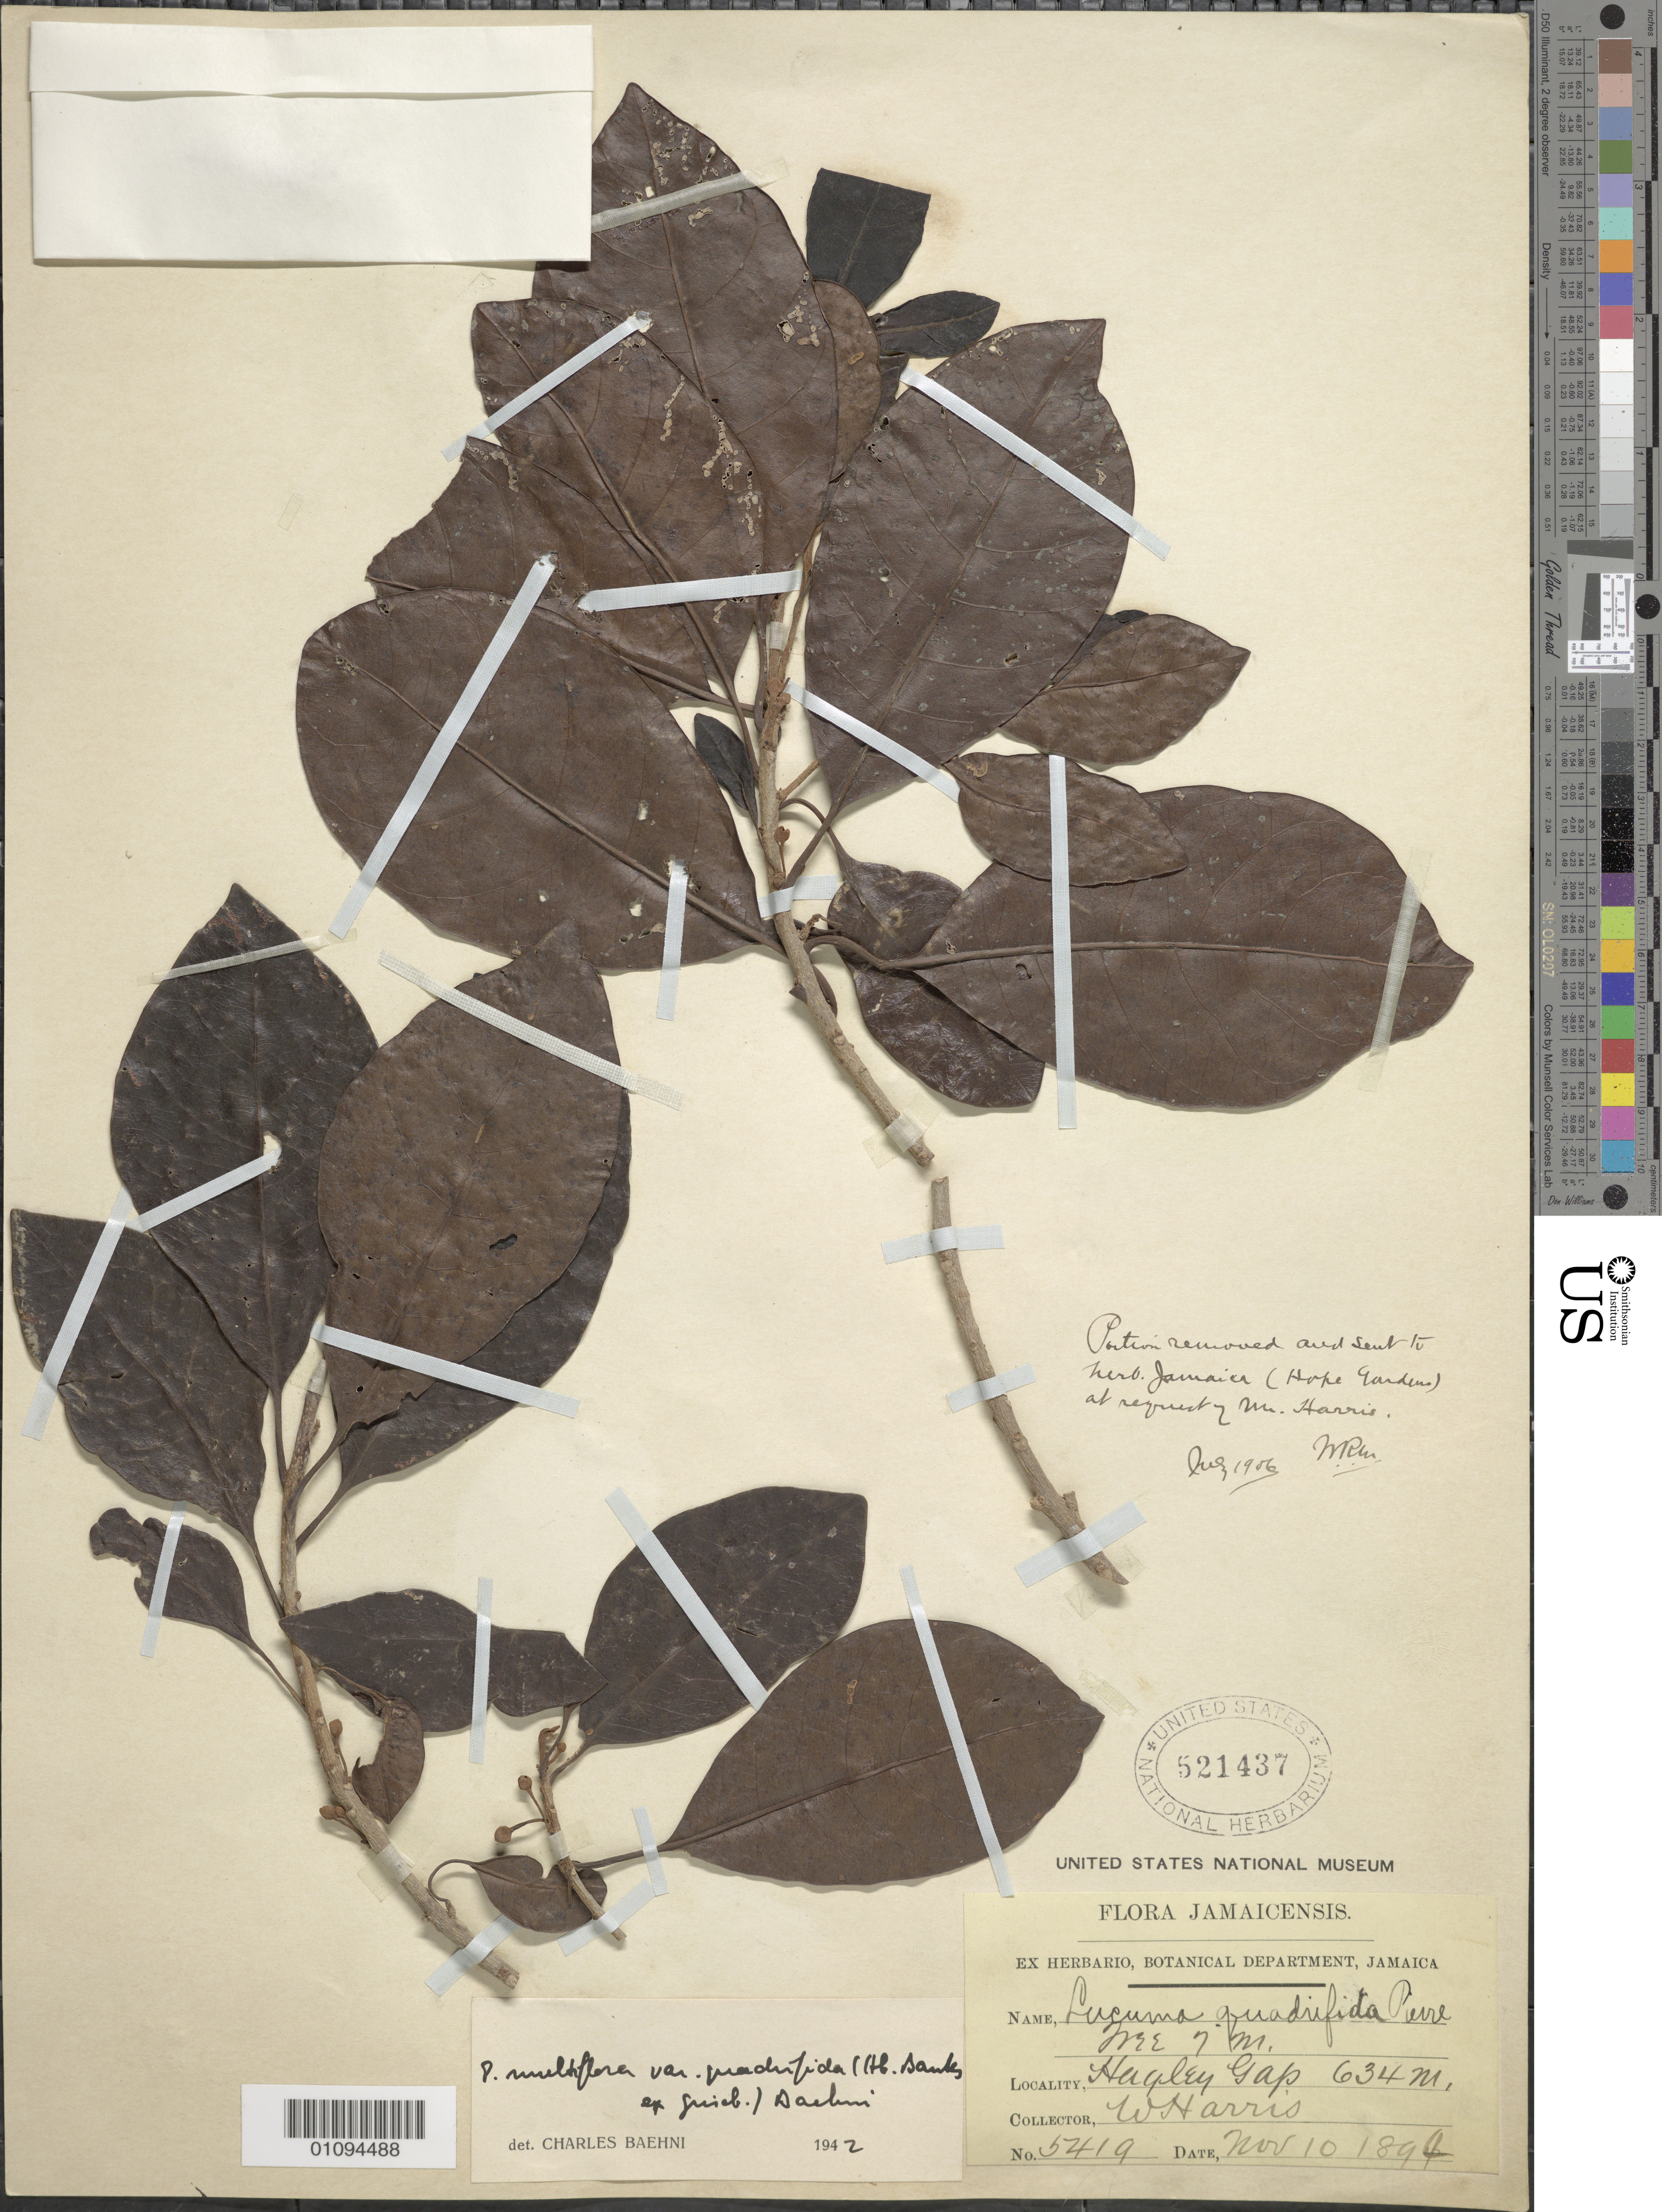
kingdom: Plantae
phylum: Tracheophyta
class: Magnoliopsida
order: Ericales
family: Sapotaceae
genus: Pouteria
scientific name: Pouteria multiflora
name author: (A. DC.) Eyma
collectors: W. Harris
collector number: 5419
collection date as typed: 10 Nov 1894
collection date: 1894-11-10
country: Jamaica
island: Jamaica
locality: Hagley Gap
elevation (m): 634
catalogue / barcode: US 521437